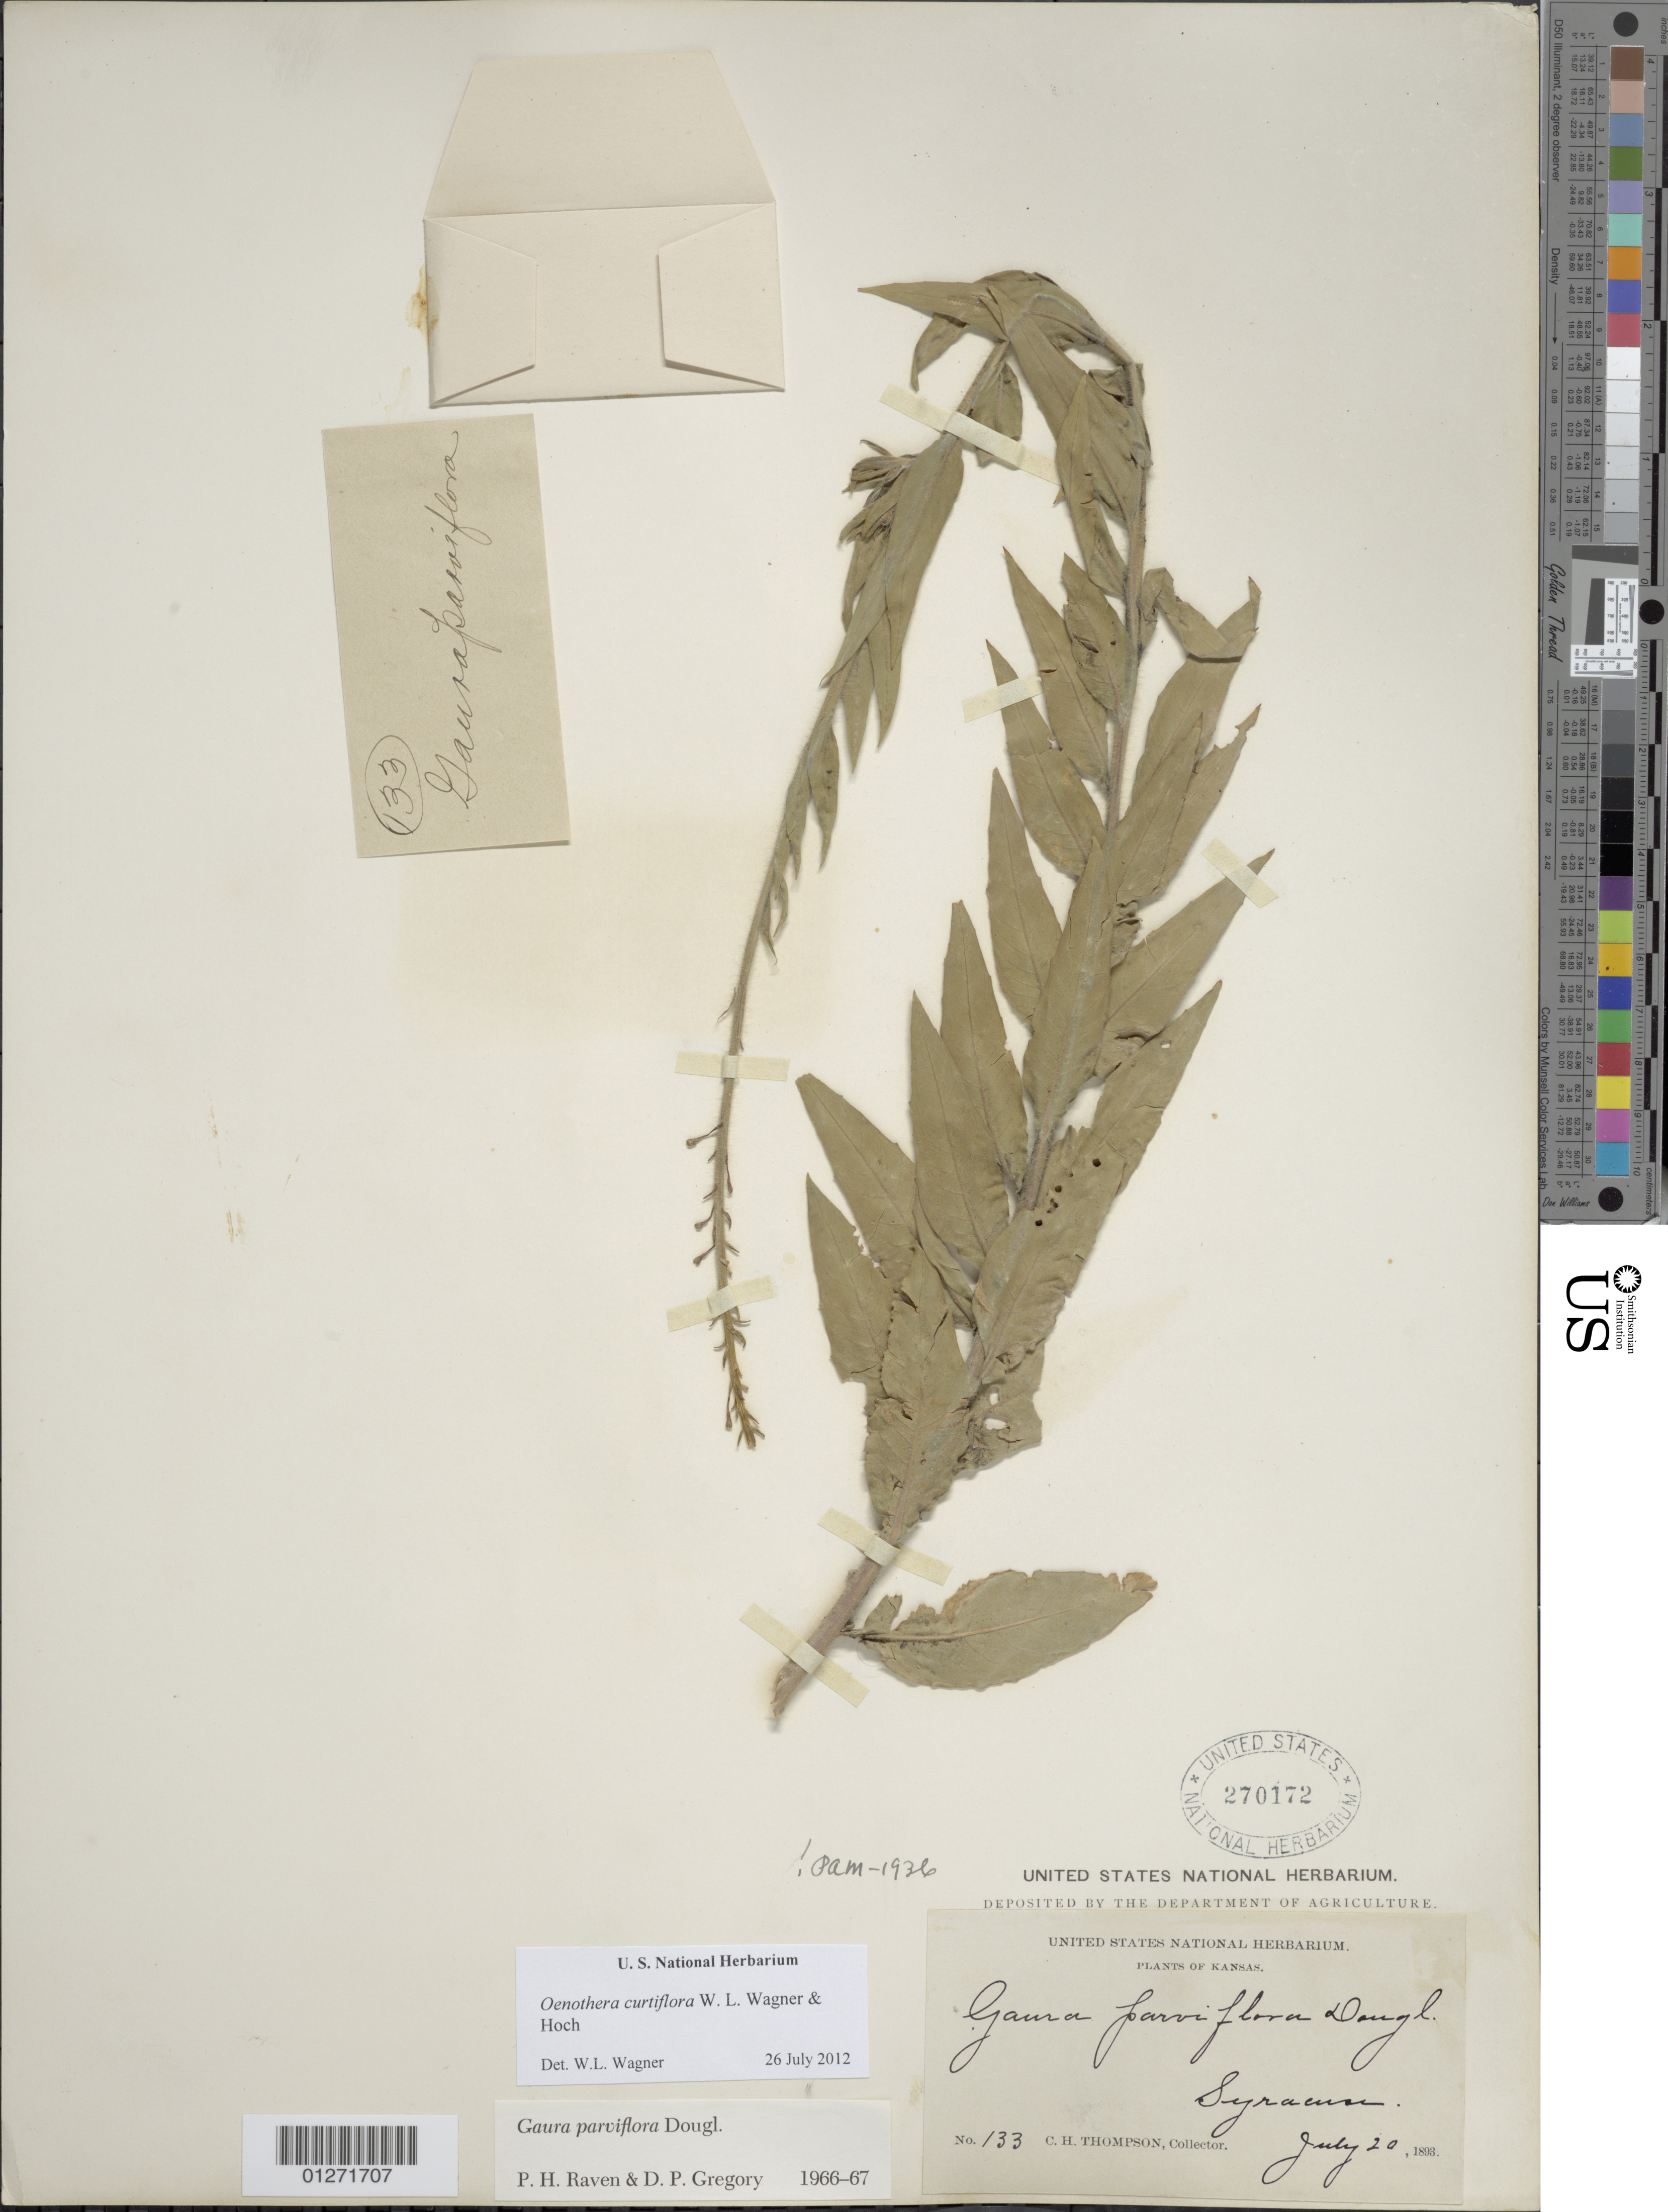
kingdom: Plantae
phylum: Tracheophyta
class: Magnoliopsida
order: Myrtales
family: Onagraceae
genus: Oenothera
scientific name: Oenothera curtiflora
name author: W.L. Wagner & Hoch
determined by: Wagner, W. L., (BOT), Smithsonian Institution - National Museum of Natural History (UNITED STATES)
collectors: C. H. Thompson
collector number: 133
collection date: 1893-07-20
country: United States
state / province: Kansas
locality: Syracuse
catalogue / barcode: US 270172